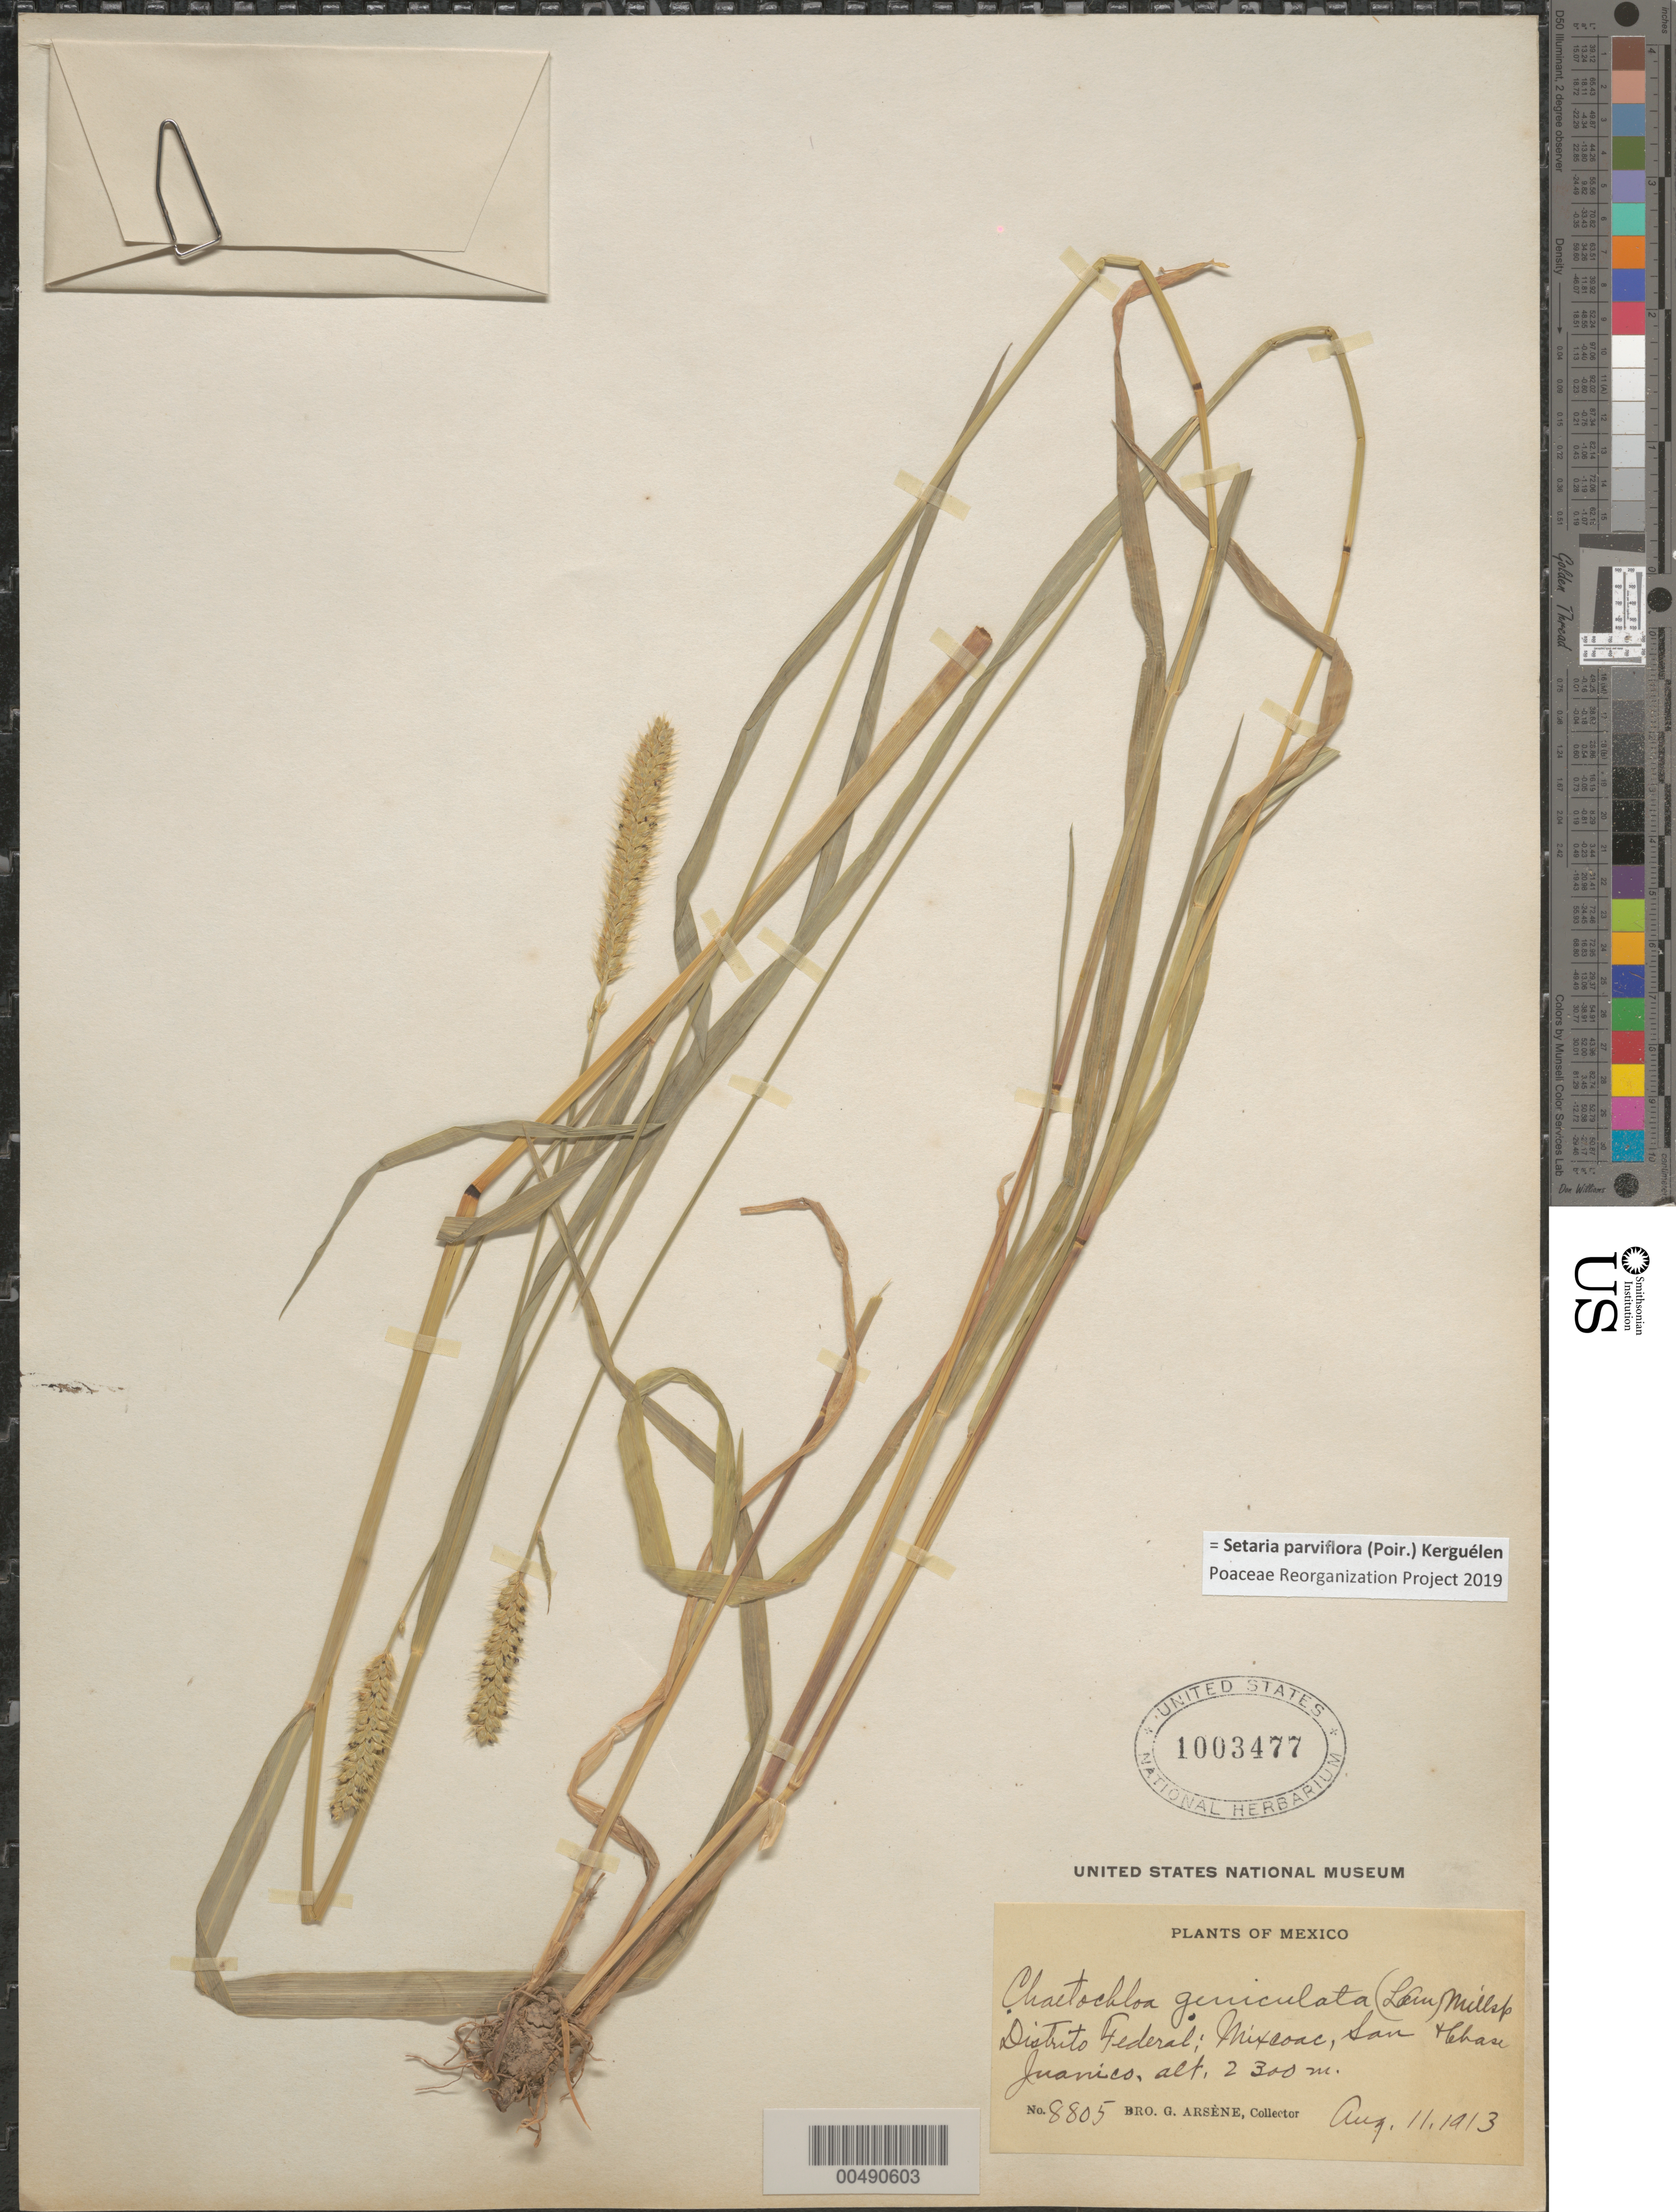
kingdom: Plantae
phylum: Tracheophyta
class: Liliopsida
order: Poales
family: Poaceae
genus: Setaria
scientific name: Setaria parviflora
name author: (Poir.) Kerguélen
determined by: Poaceae Reorganization Project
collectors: Bro. G. Arsène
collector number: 8805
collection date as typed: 11 Aug 1913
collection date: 1913-08-11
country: Mexico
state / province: Distrito Federal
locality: Mixcoac, San Juanico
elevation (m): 2300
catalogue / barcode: US 1003477